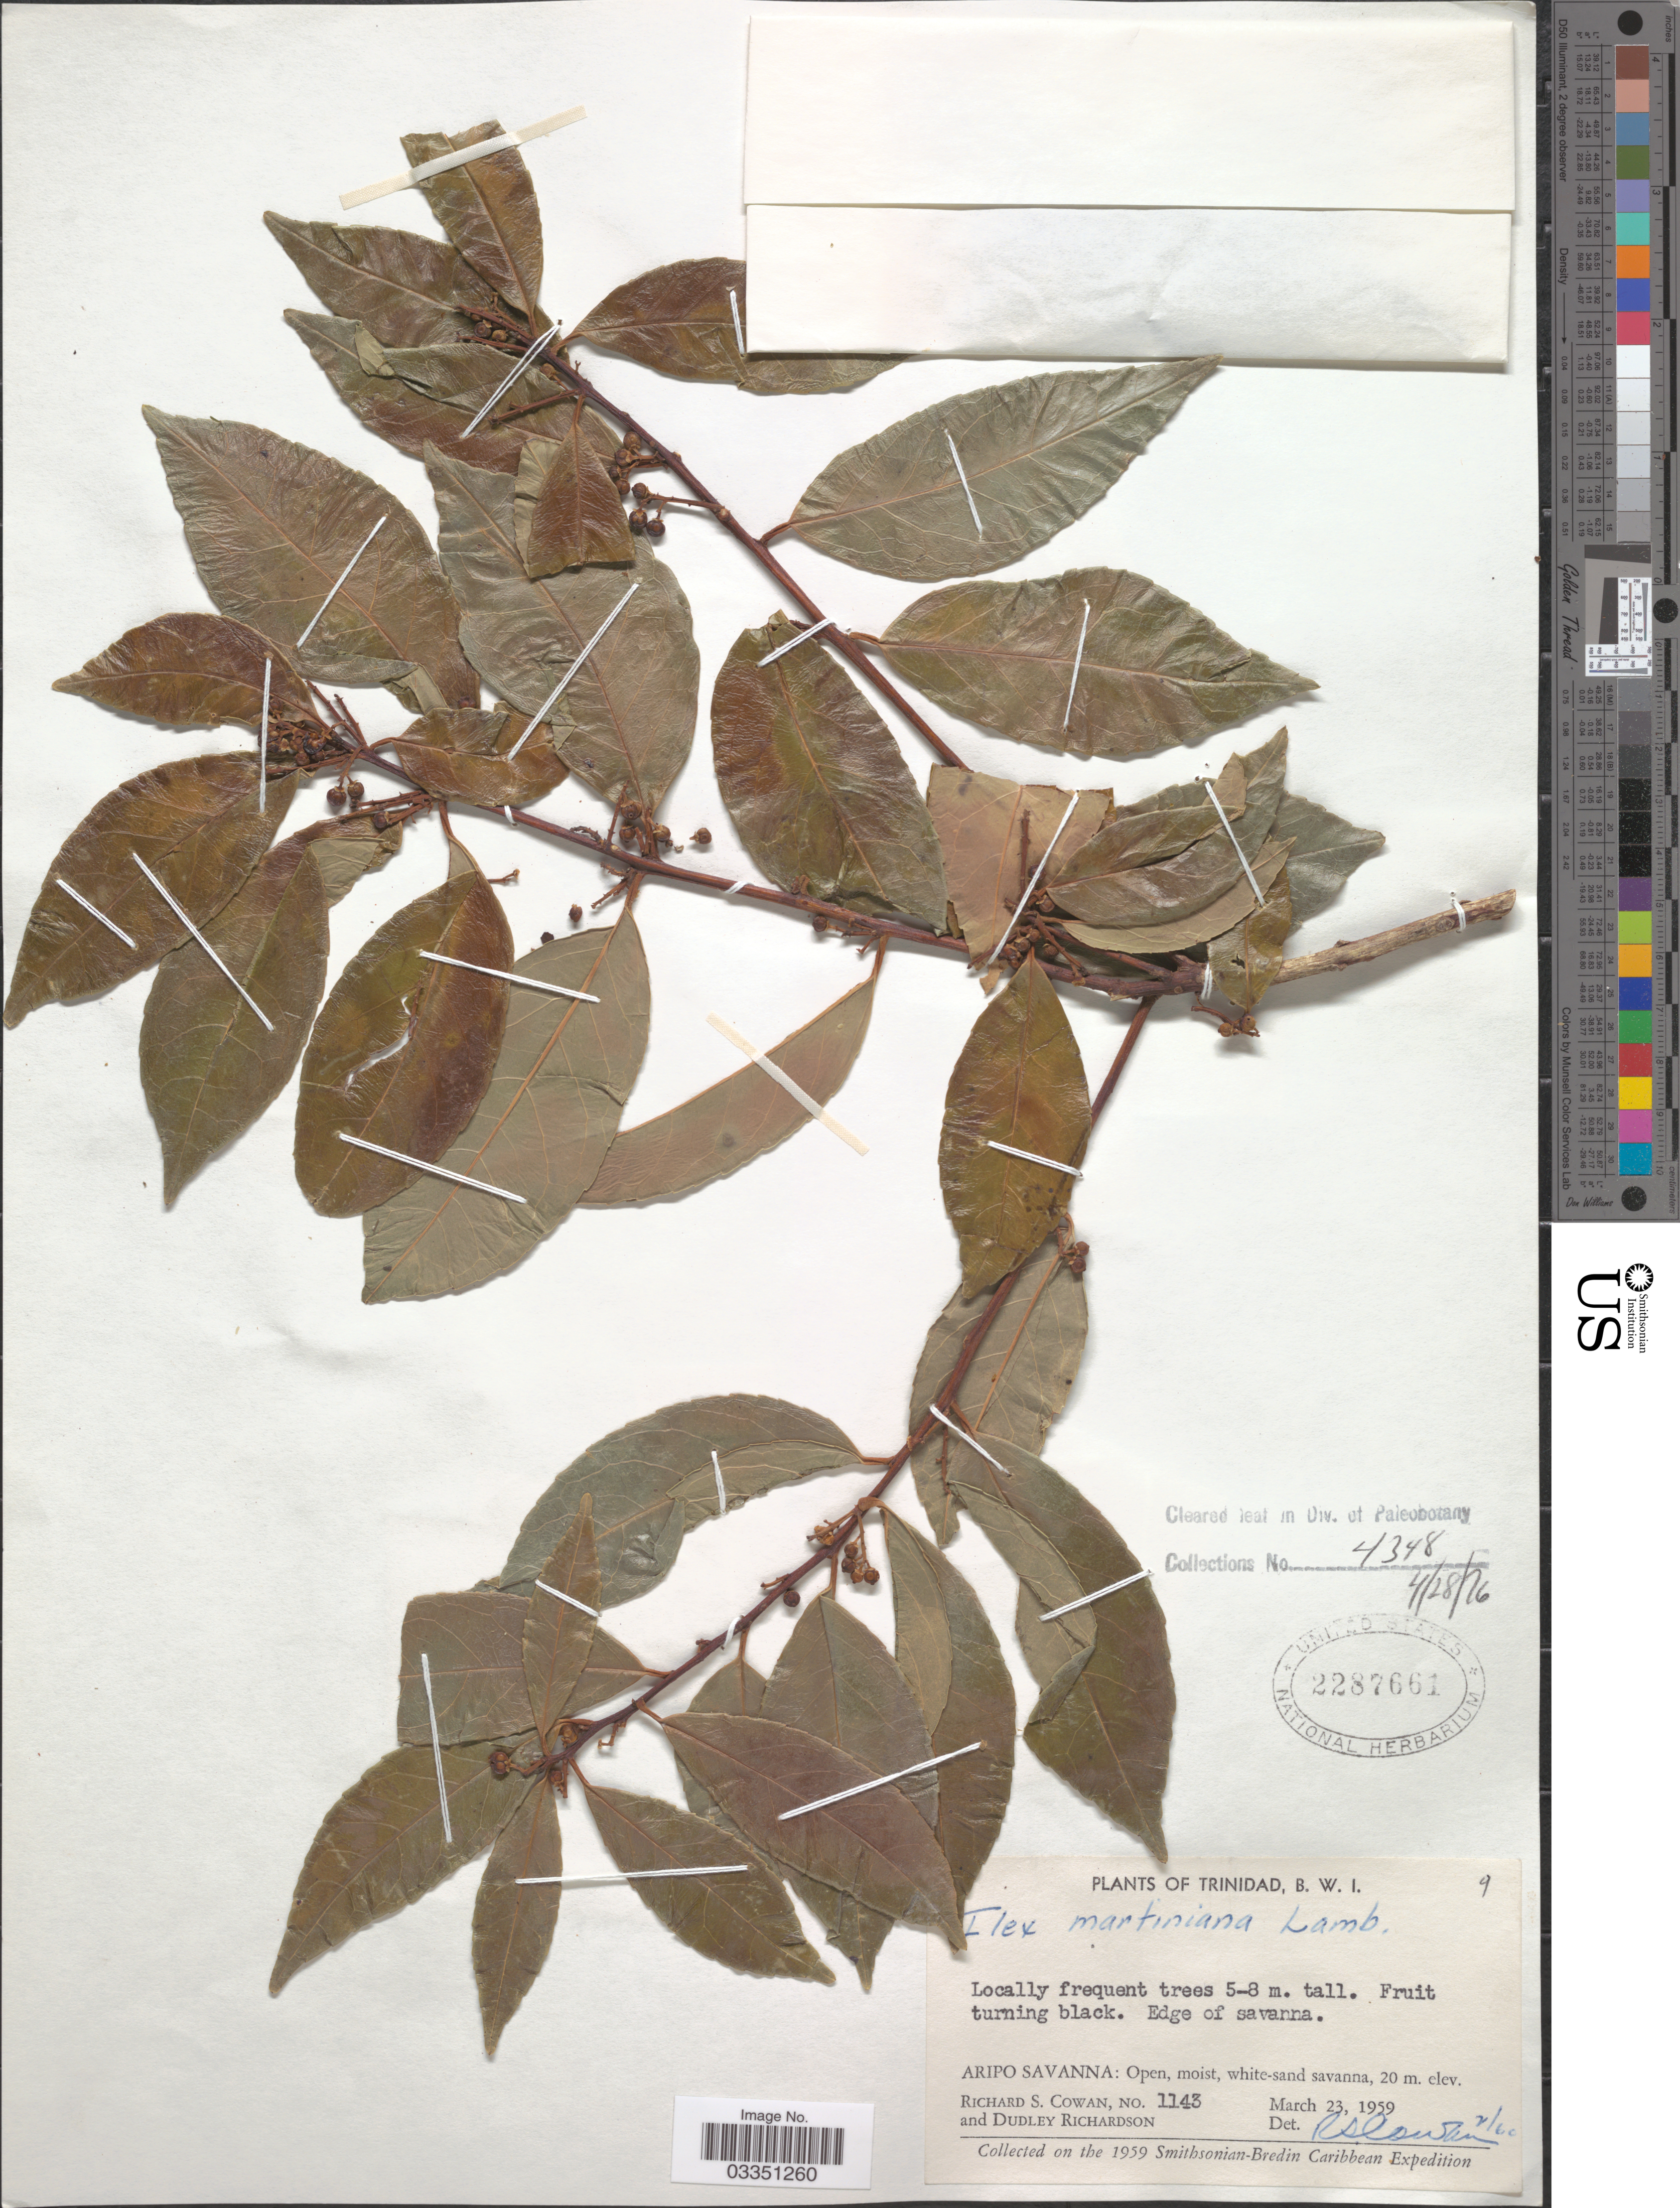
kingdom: Plantae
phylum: Tracheophyta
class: Magnoliopsida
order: Aquifoliales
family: Aquifoliaceae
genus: Ilex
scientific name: Ilex martiniana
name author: D. Don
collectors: R. S. Cowan & D. Richardson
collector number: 1143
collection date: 1959-03-23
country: Trinidad and Tobago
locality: Trinidad, B. W. I. Aripo Savanna.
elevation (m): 20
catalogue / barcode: US 2287661